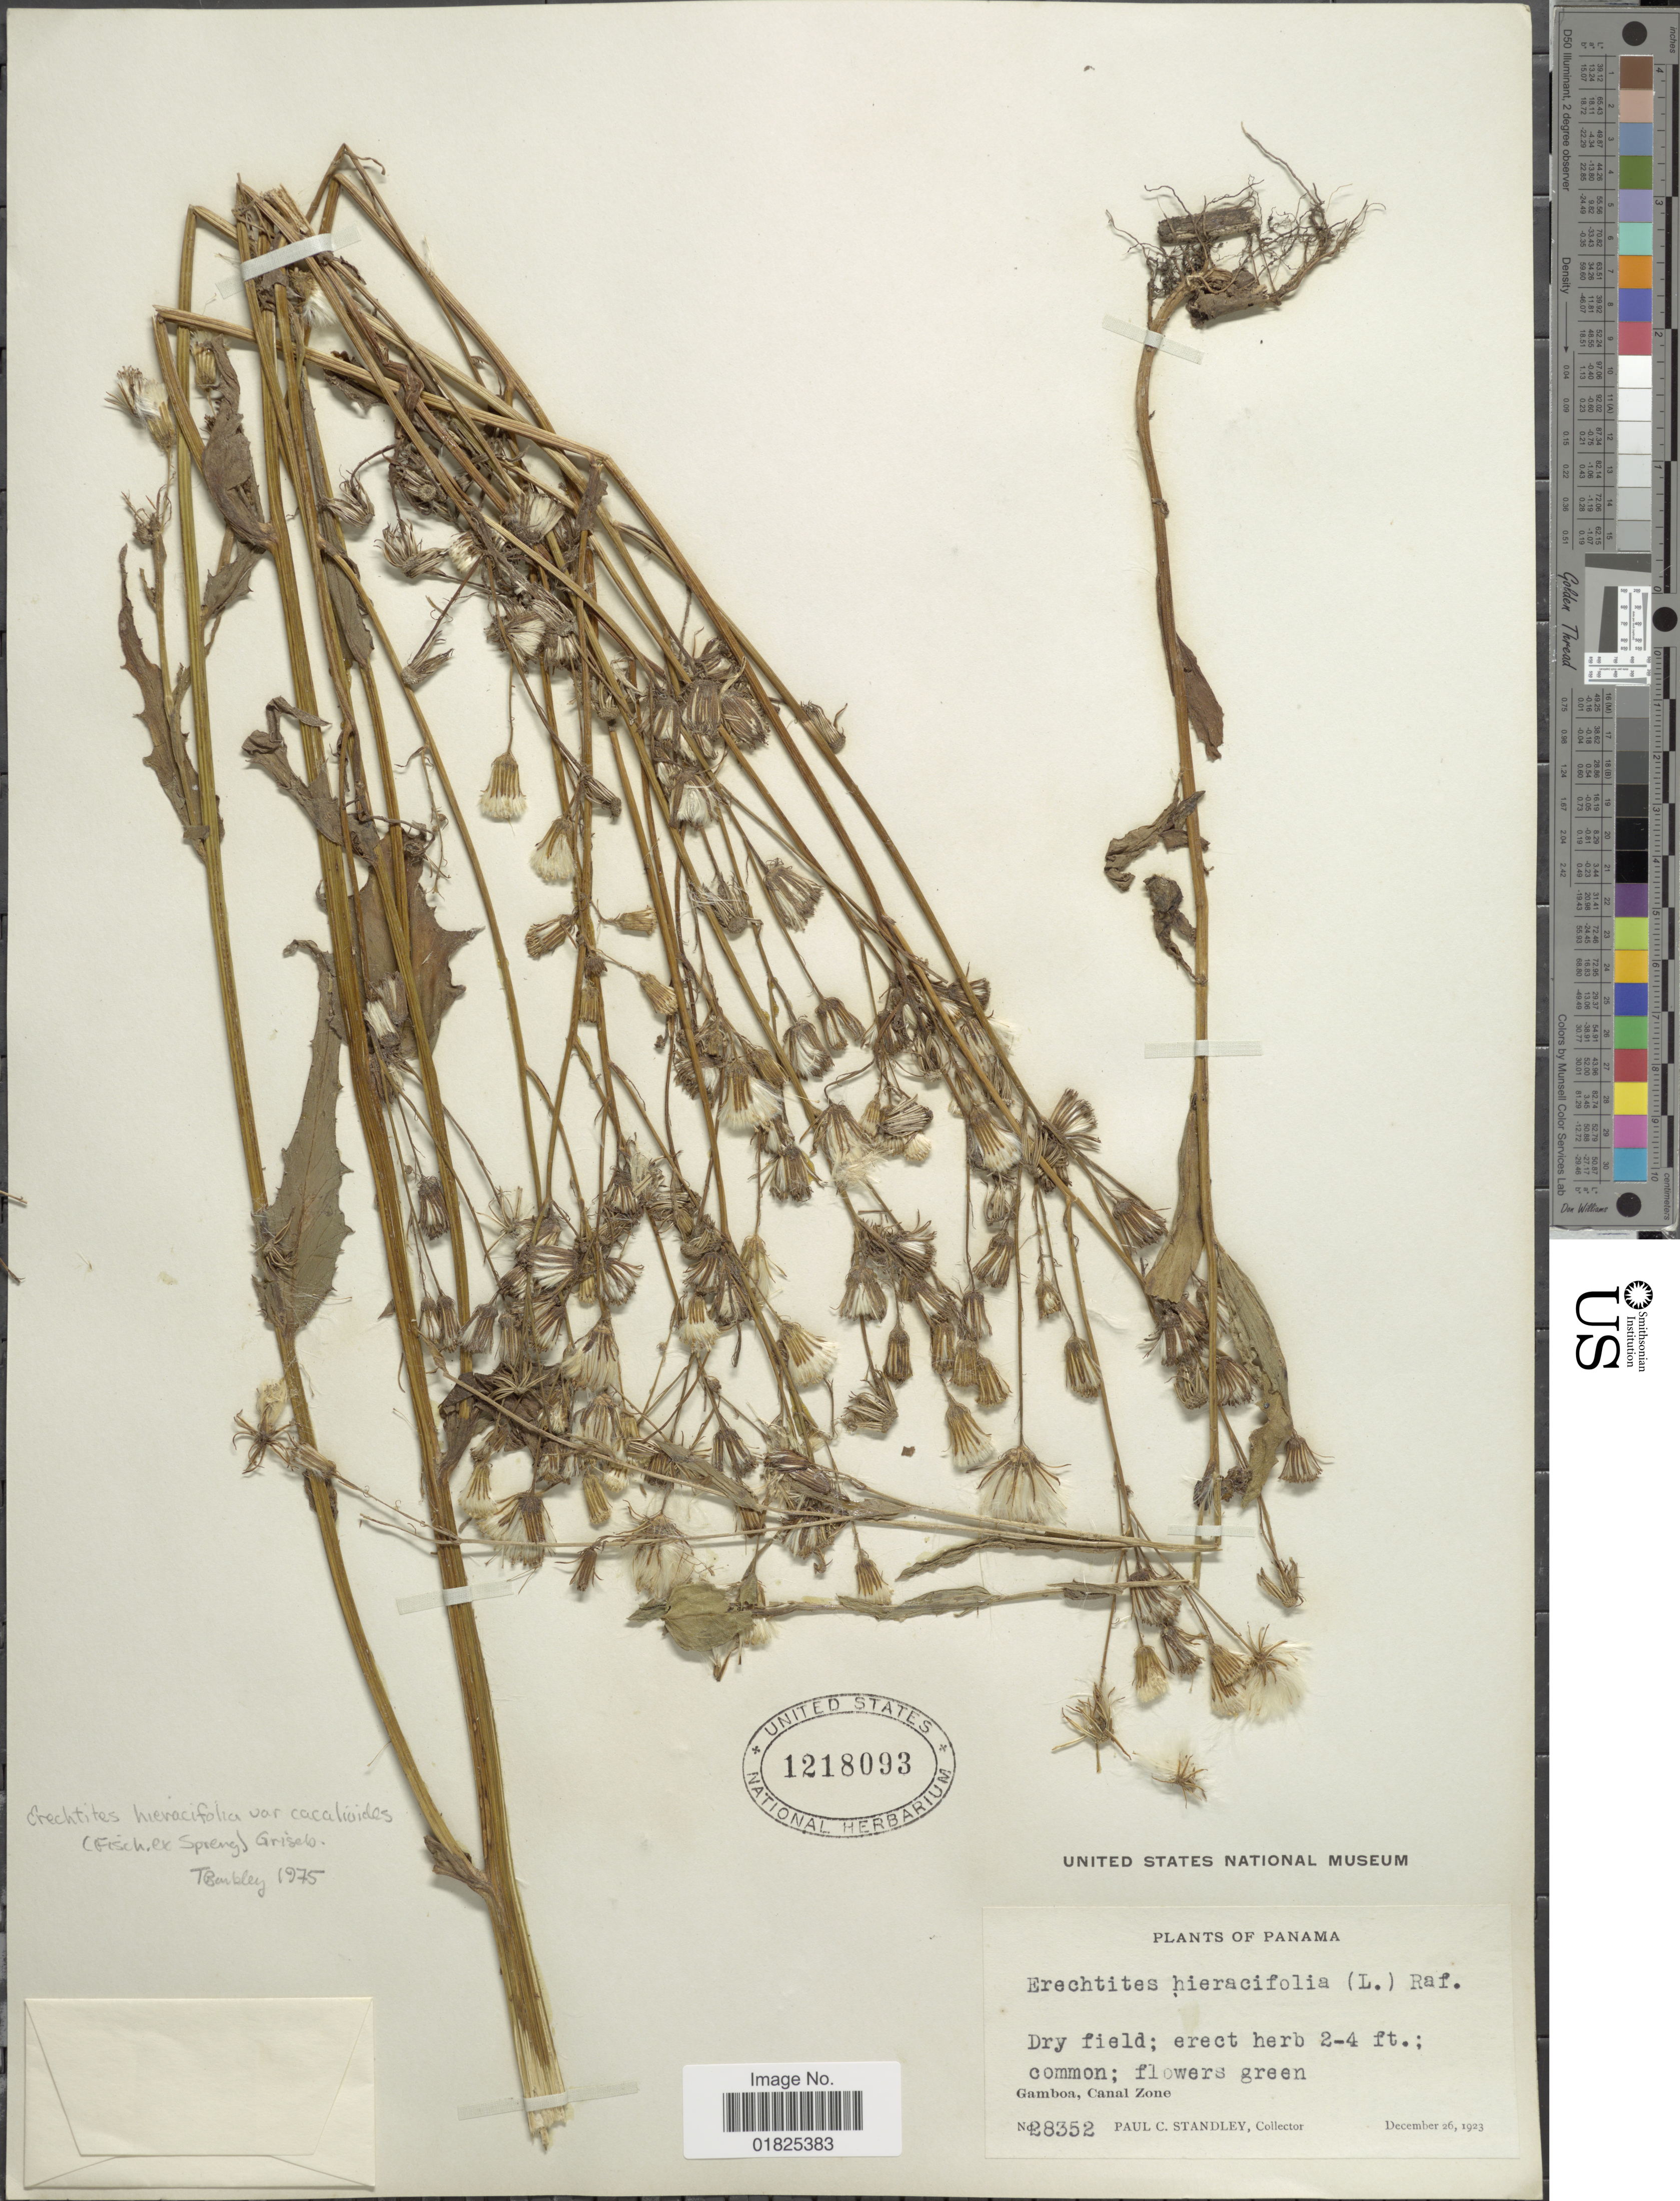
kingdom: Plantae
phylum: Tracheophyta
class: Magnoliopsida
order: Asterales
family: Asteraceae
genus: Erechtites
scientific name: Erechtites hieraciifolius var. cacaliodes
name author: (Fisch. ex Spreng.) Less. ex Griseb.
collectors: P. C. Standley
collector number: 28352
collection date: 1923-12-26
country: Panama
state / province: Colón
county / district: Canal Zone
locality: Gamboa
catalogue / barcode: US 1218093